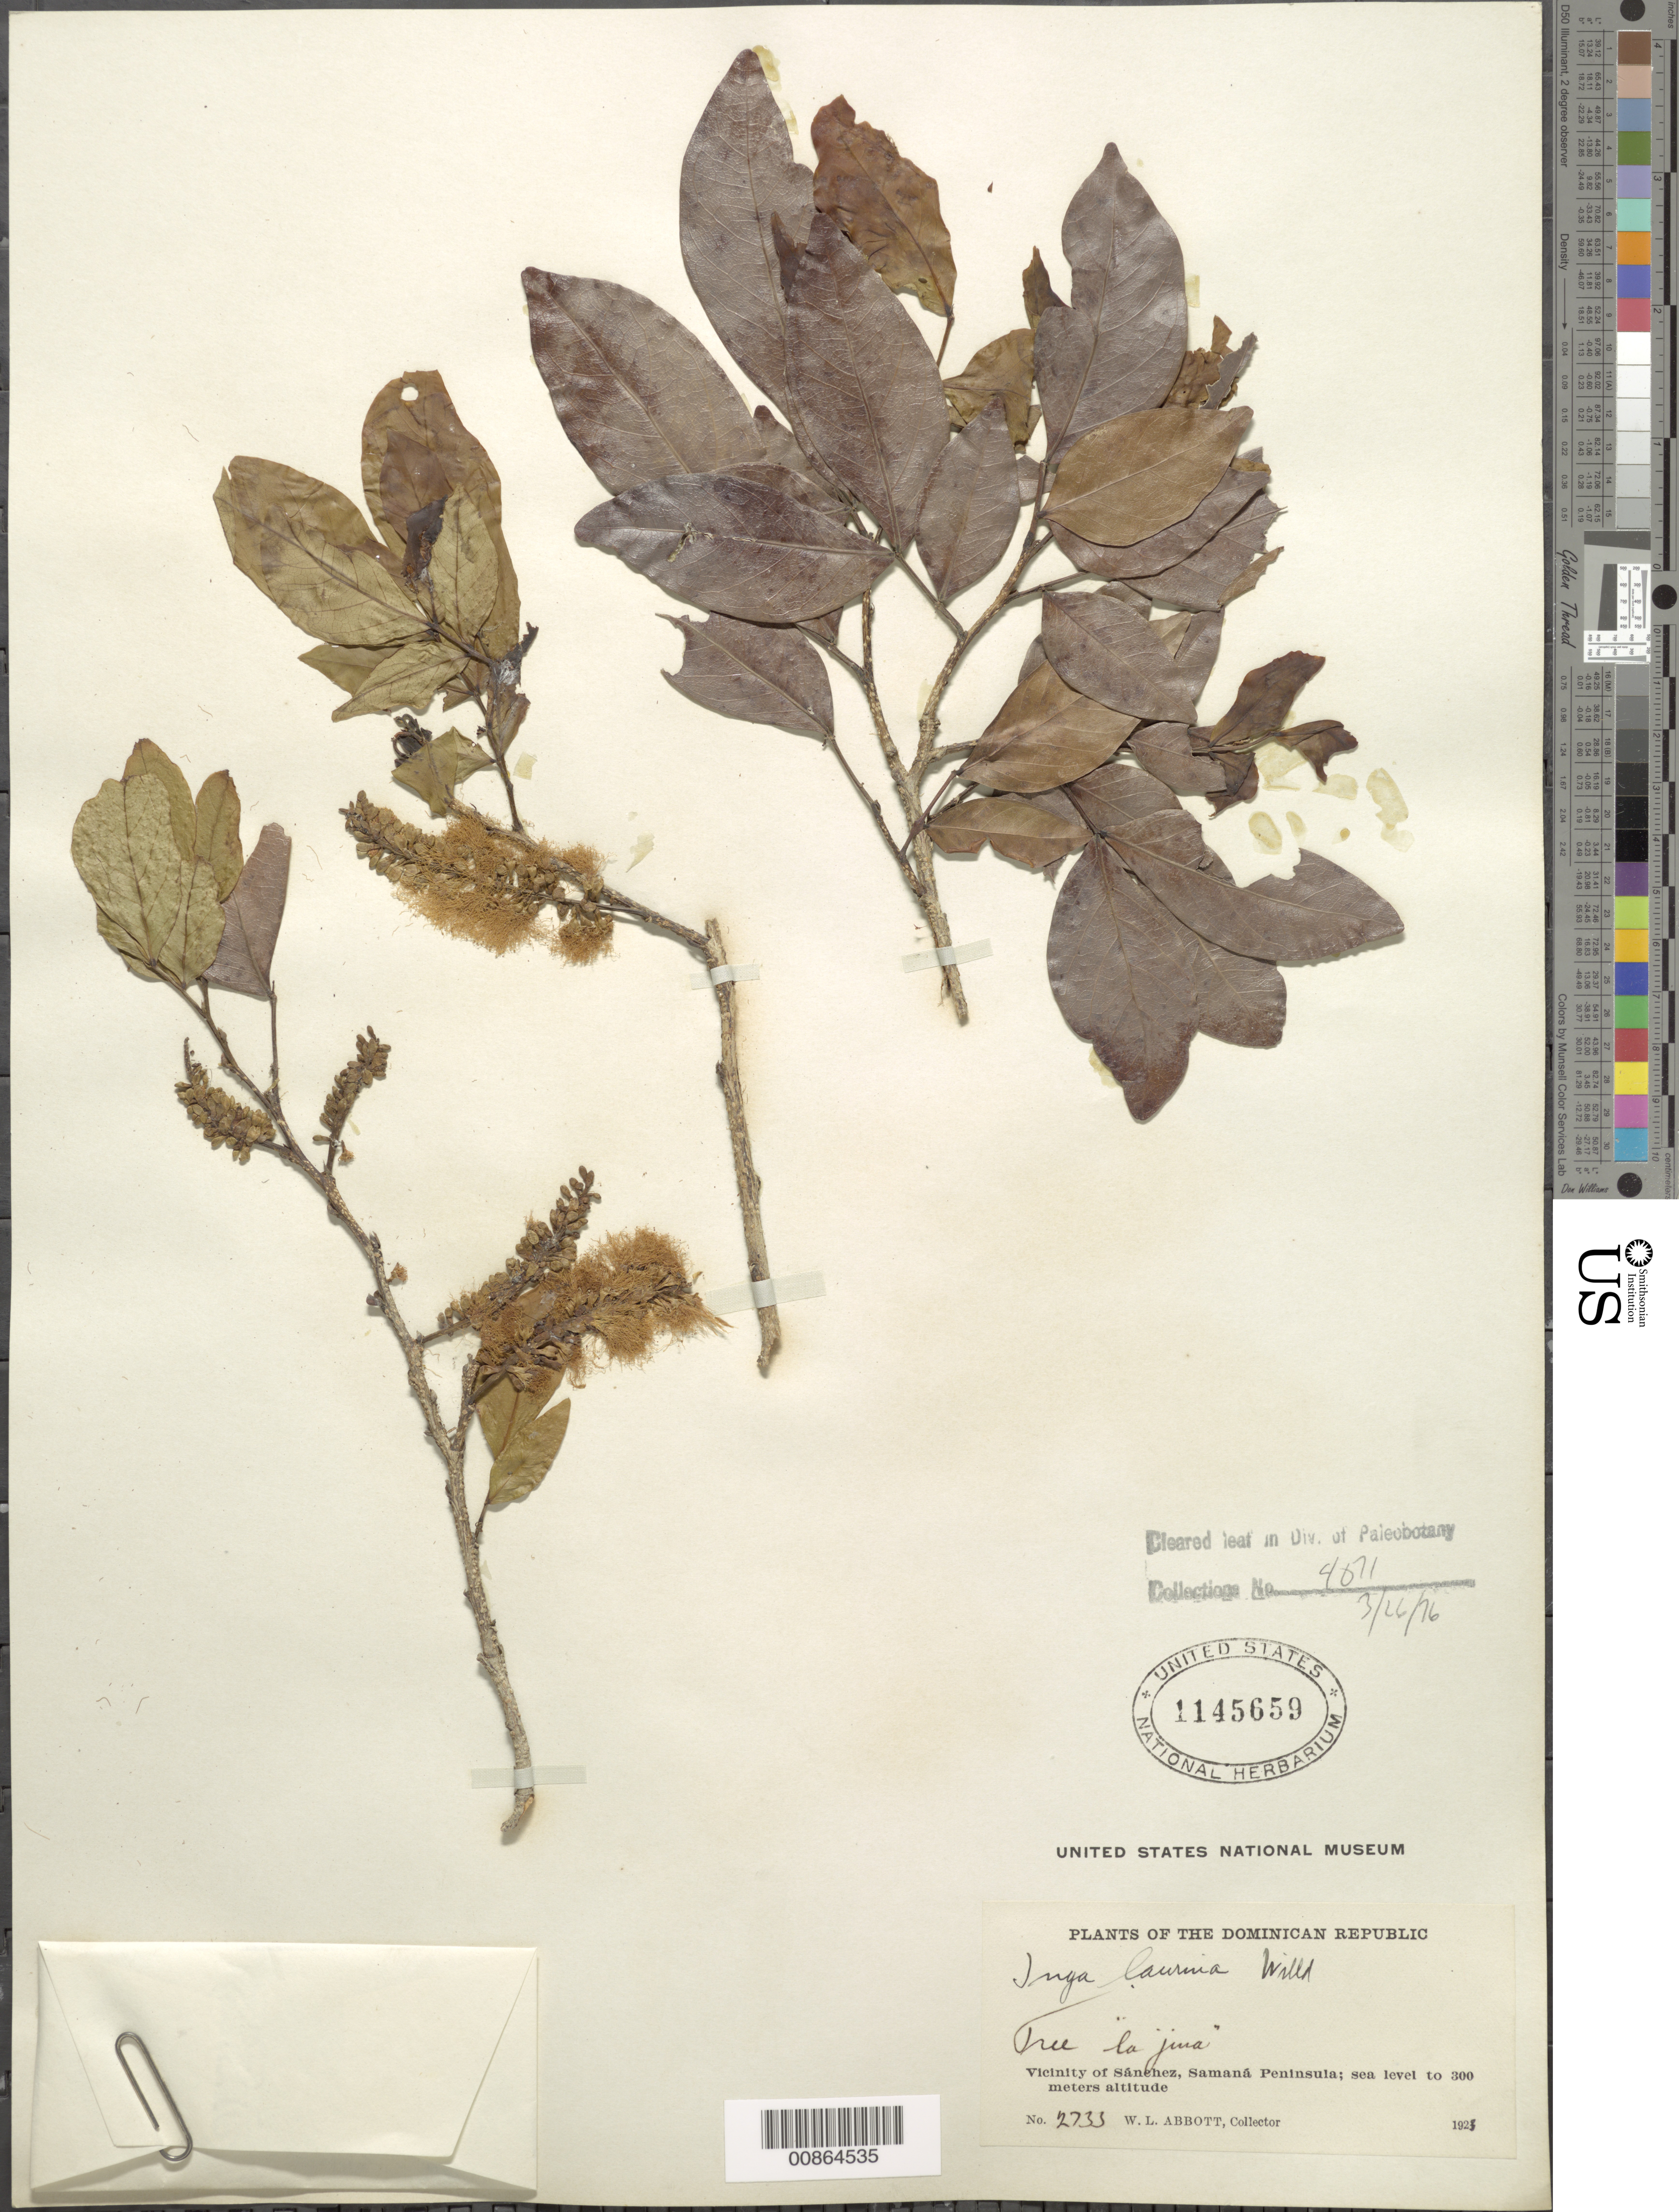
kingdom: Plantae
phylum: Tracheophyta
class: Magnoliopsida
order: Fabales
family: Fabaceae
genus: Inga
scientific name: Inga laurina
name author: (Sw.) Willd.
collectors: W. L. Abbott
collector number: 2733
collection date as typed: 1923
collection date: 1923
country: Dominican Republic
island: Hispaniola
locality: Vicinity of Sánchez, Samaná Peninsula.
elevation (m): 0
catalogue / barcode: US 1145659